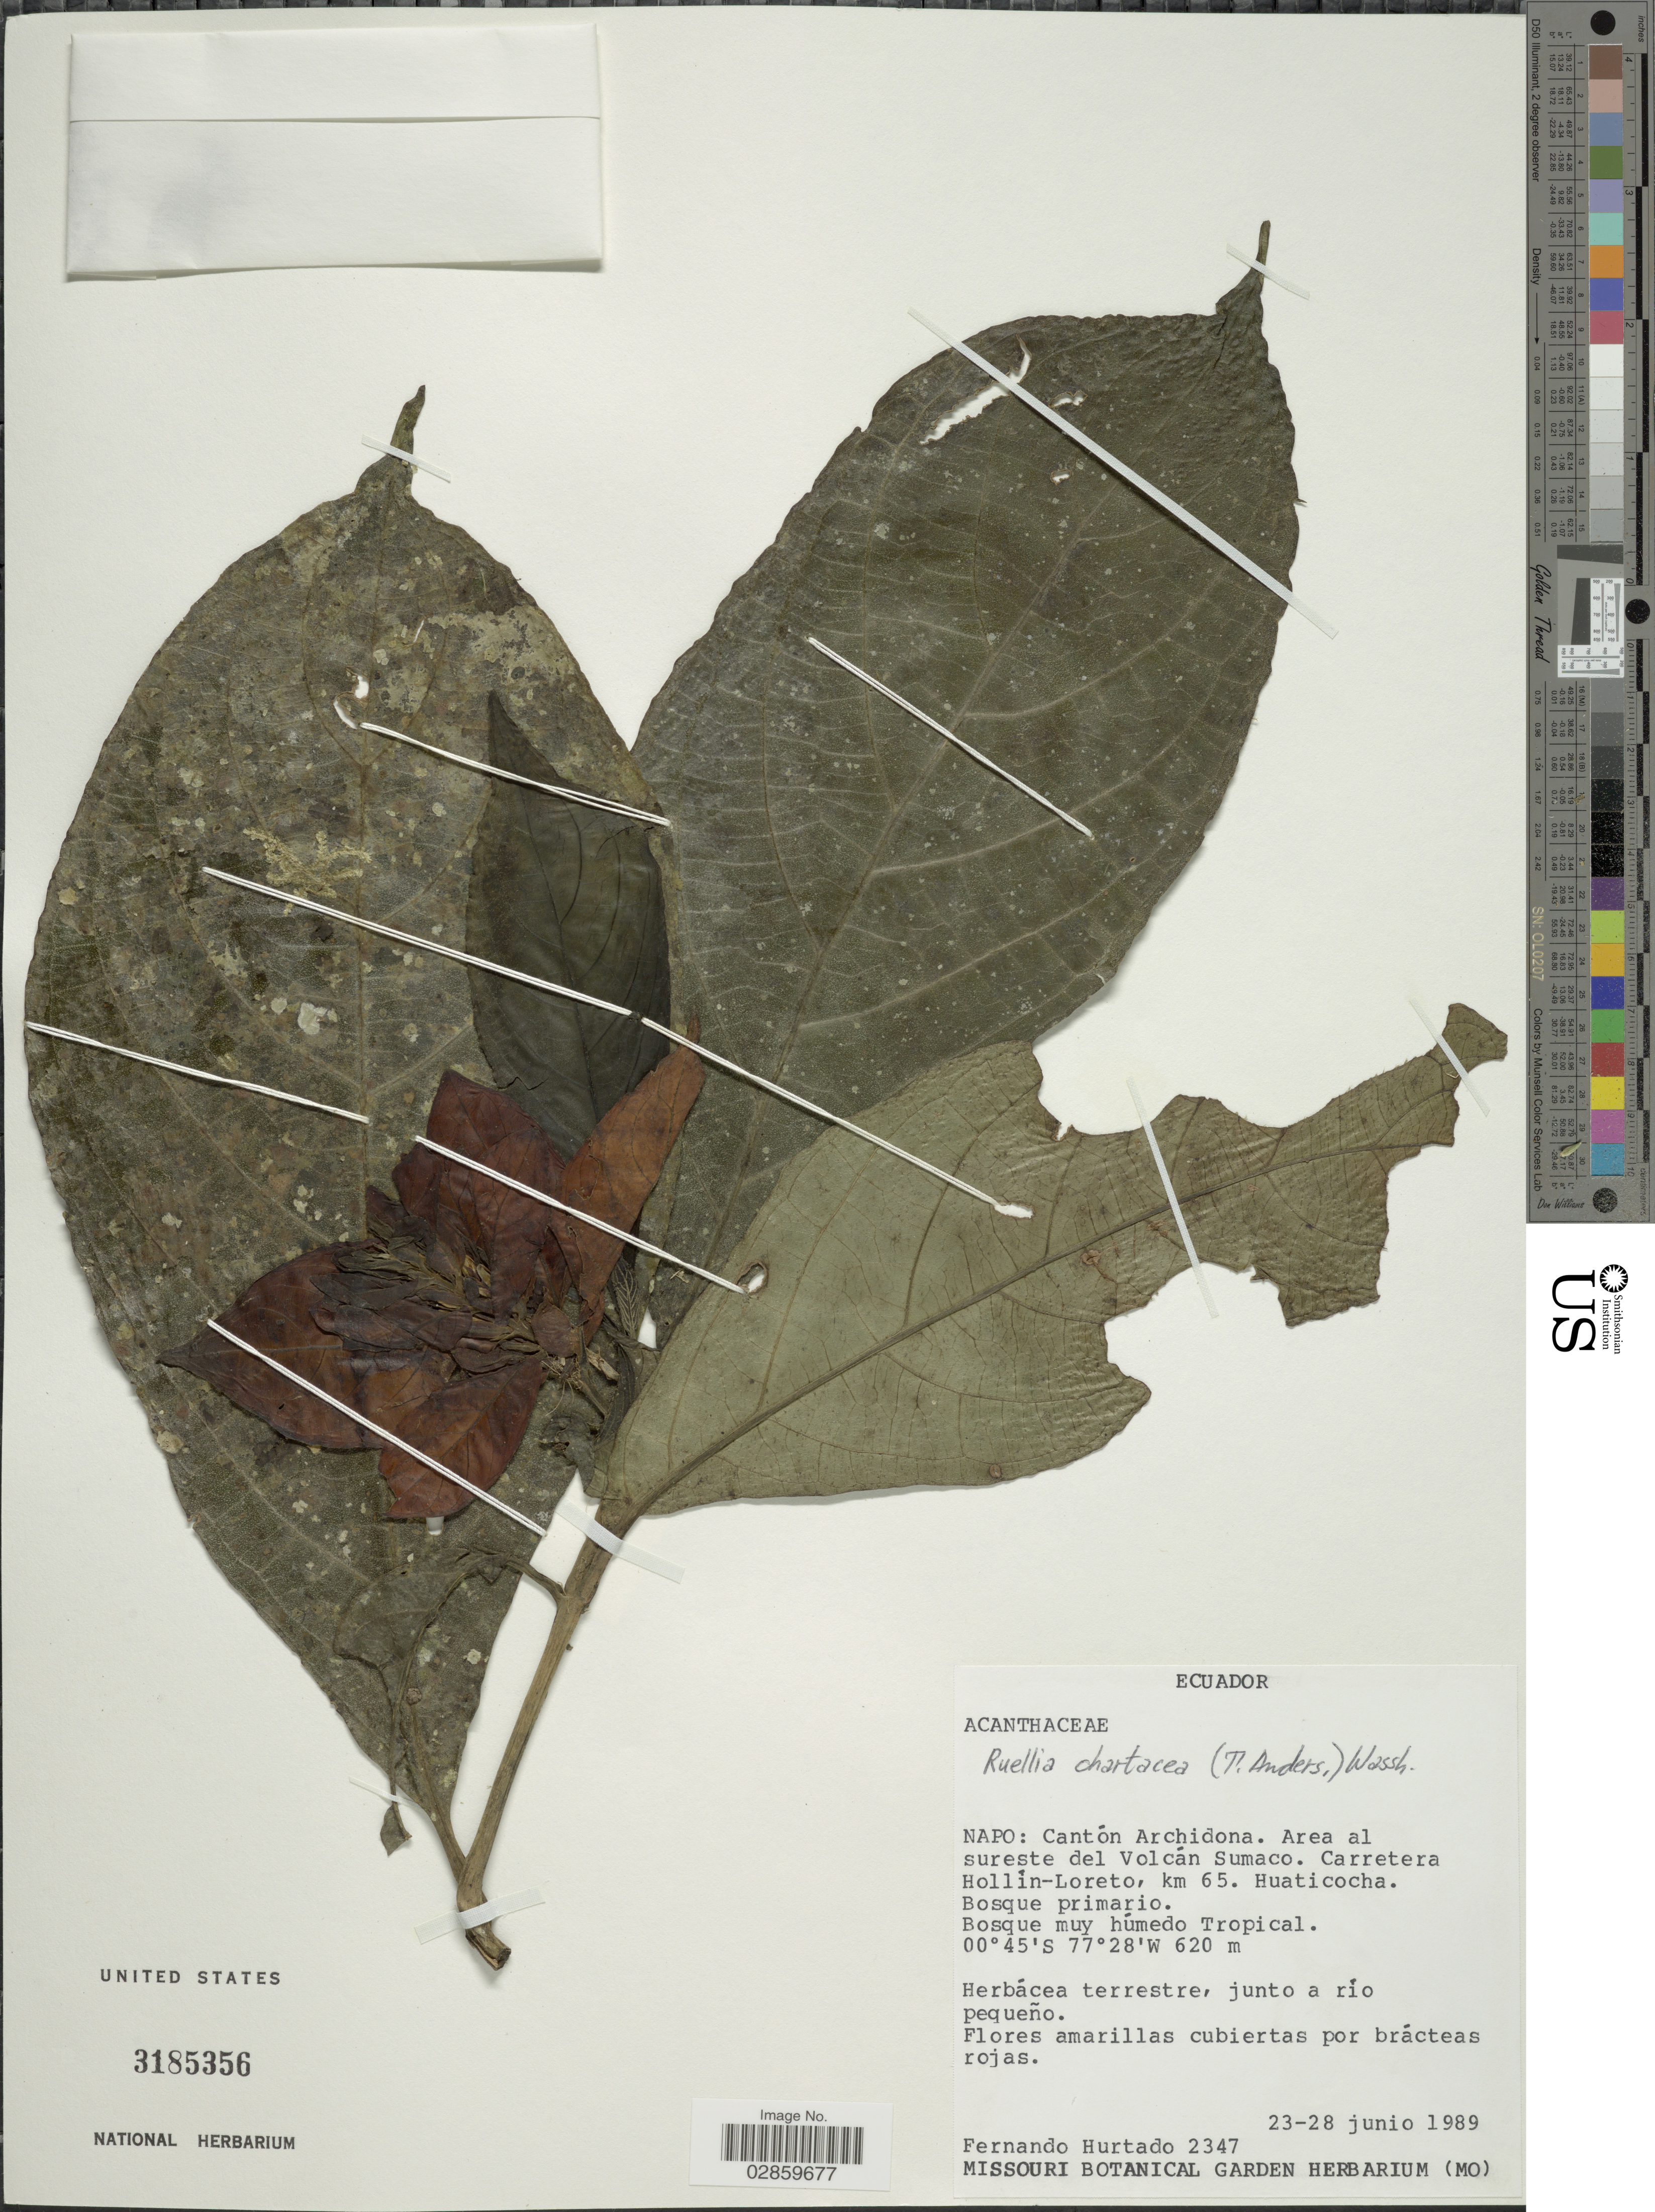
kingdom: Plantae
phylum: Tracheophyta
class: Magnoliopsida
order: Lamiales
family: Acanthaceae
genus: Ruellia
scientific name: Ruellia chartacea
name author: (T. Anderson) Wassh.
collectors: F. Hurtado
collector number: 2347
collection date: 1989-06-23/1989-06-28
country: Ecuador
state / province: Napo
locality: Cantón Archidona. Area al sureste del Volcán Sumaco. Carretera Hollín-Loreto, km 65. Huaticocha.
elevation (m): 620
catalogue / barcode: US 3185356